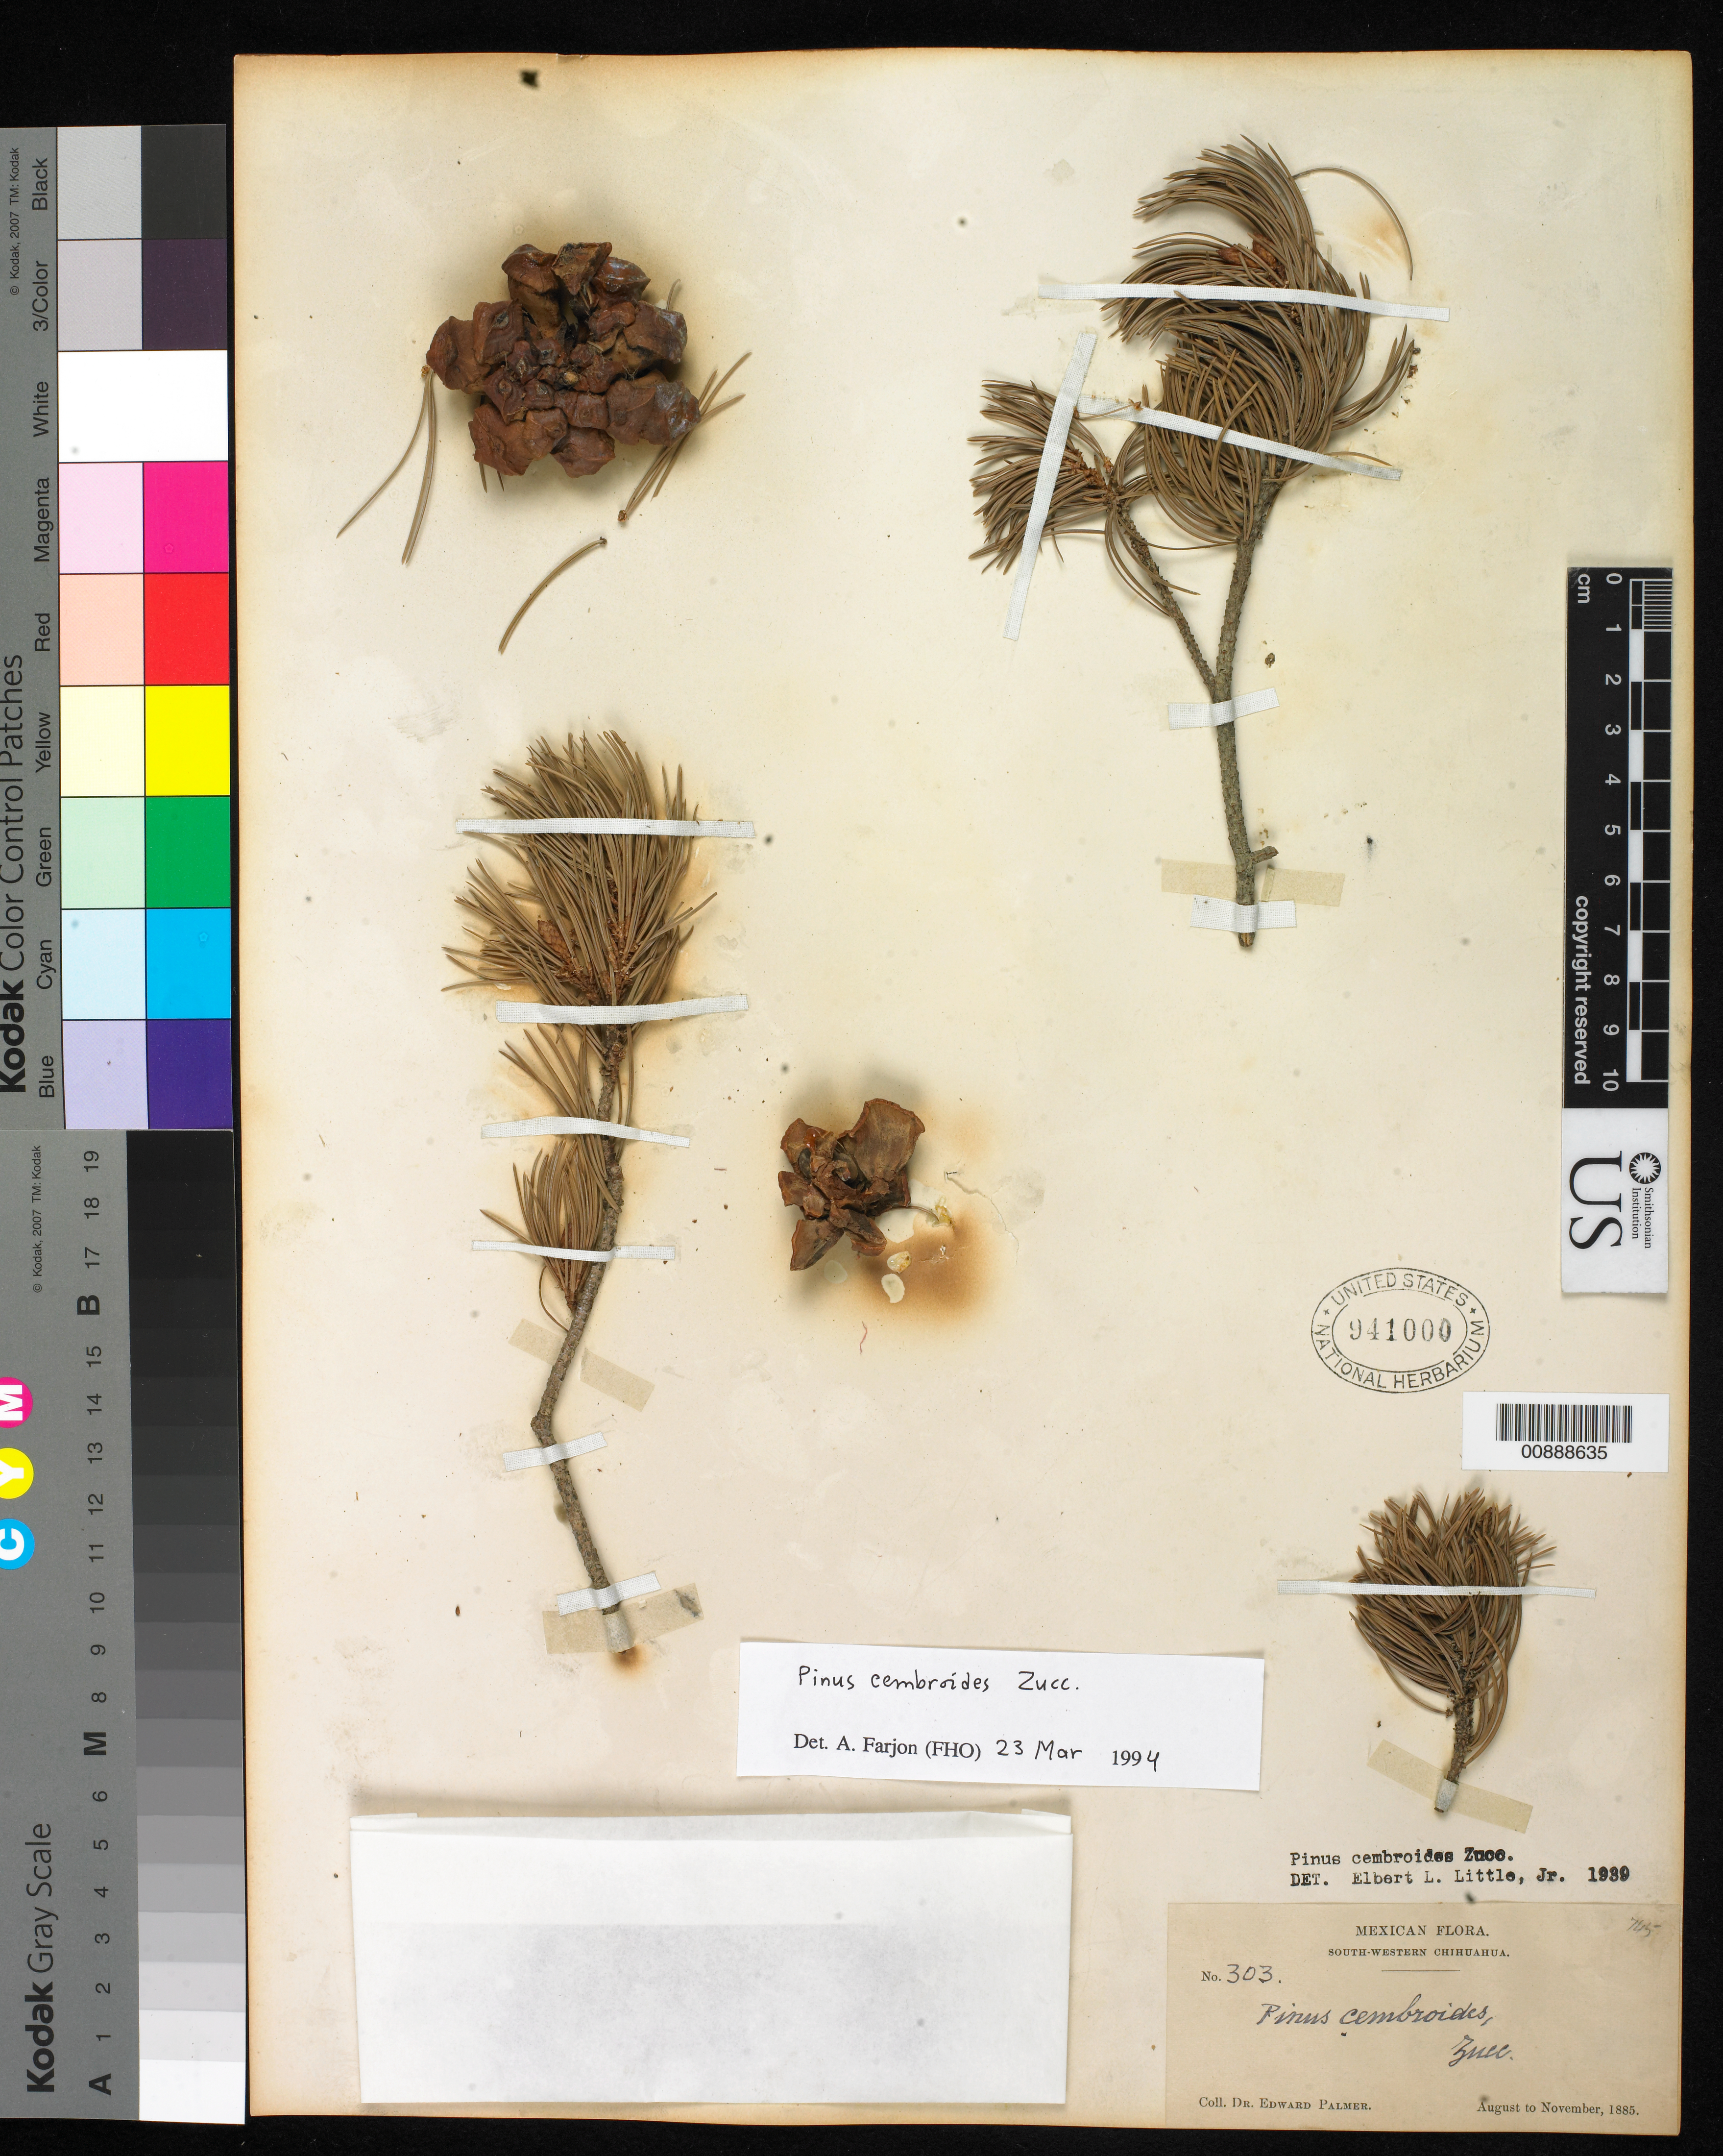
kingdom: Plantae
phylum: Tracheophyta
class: Pinopsida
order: Pinales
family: Pinaceae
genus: Pinus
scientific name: Pinus cembroides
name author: Zucc.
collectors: E. Palmer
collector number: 303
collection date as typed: Aug 1885 to -- Nov 1885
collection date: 1885-08/1885-11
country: Mexico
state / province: Chihuahua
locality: SW Chihuahua.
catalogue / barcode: US 941000